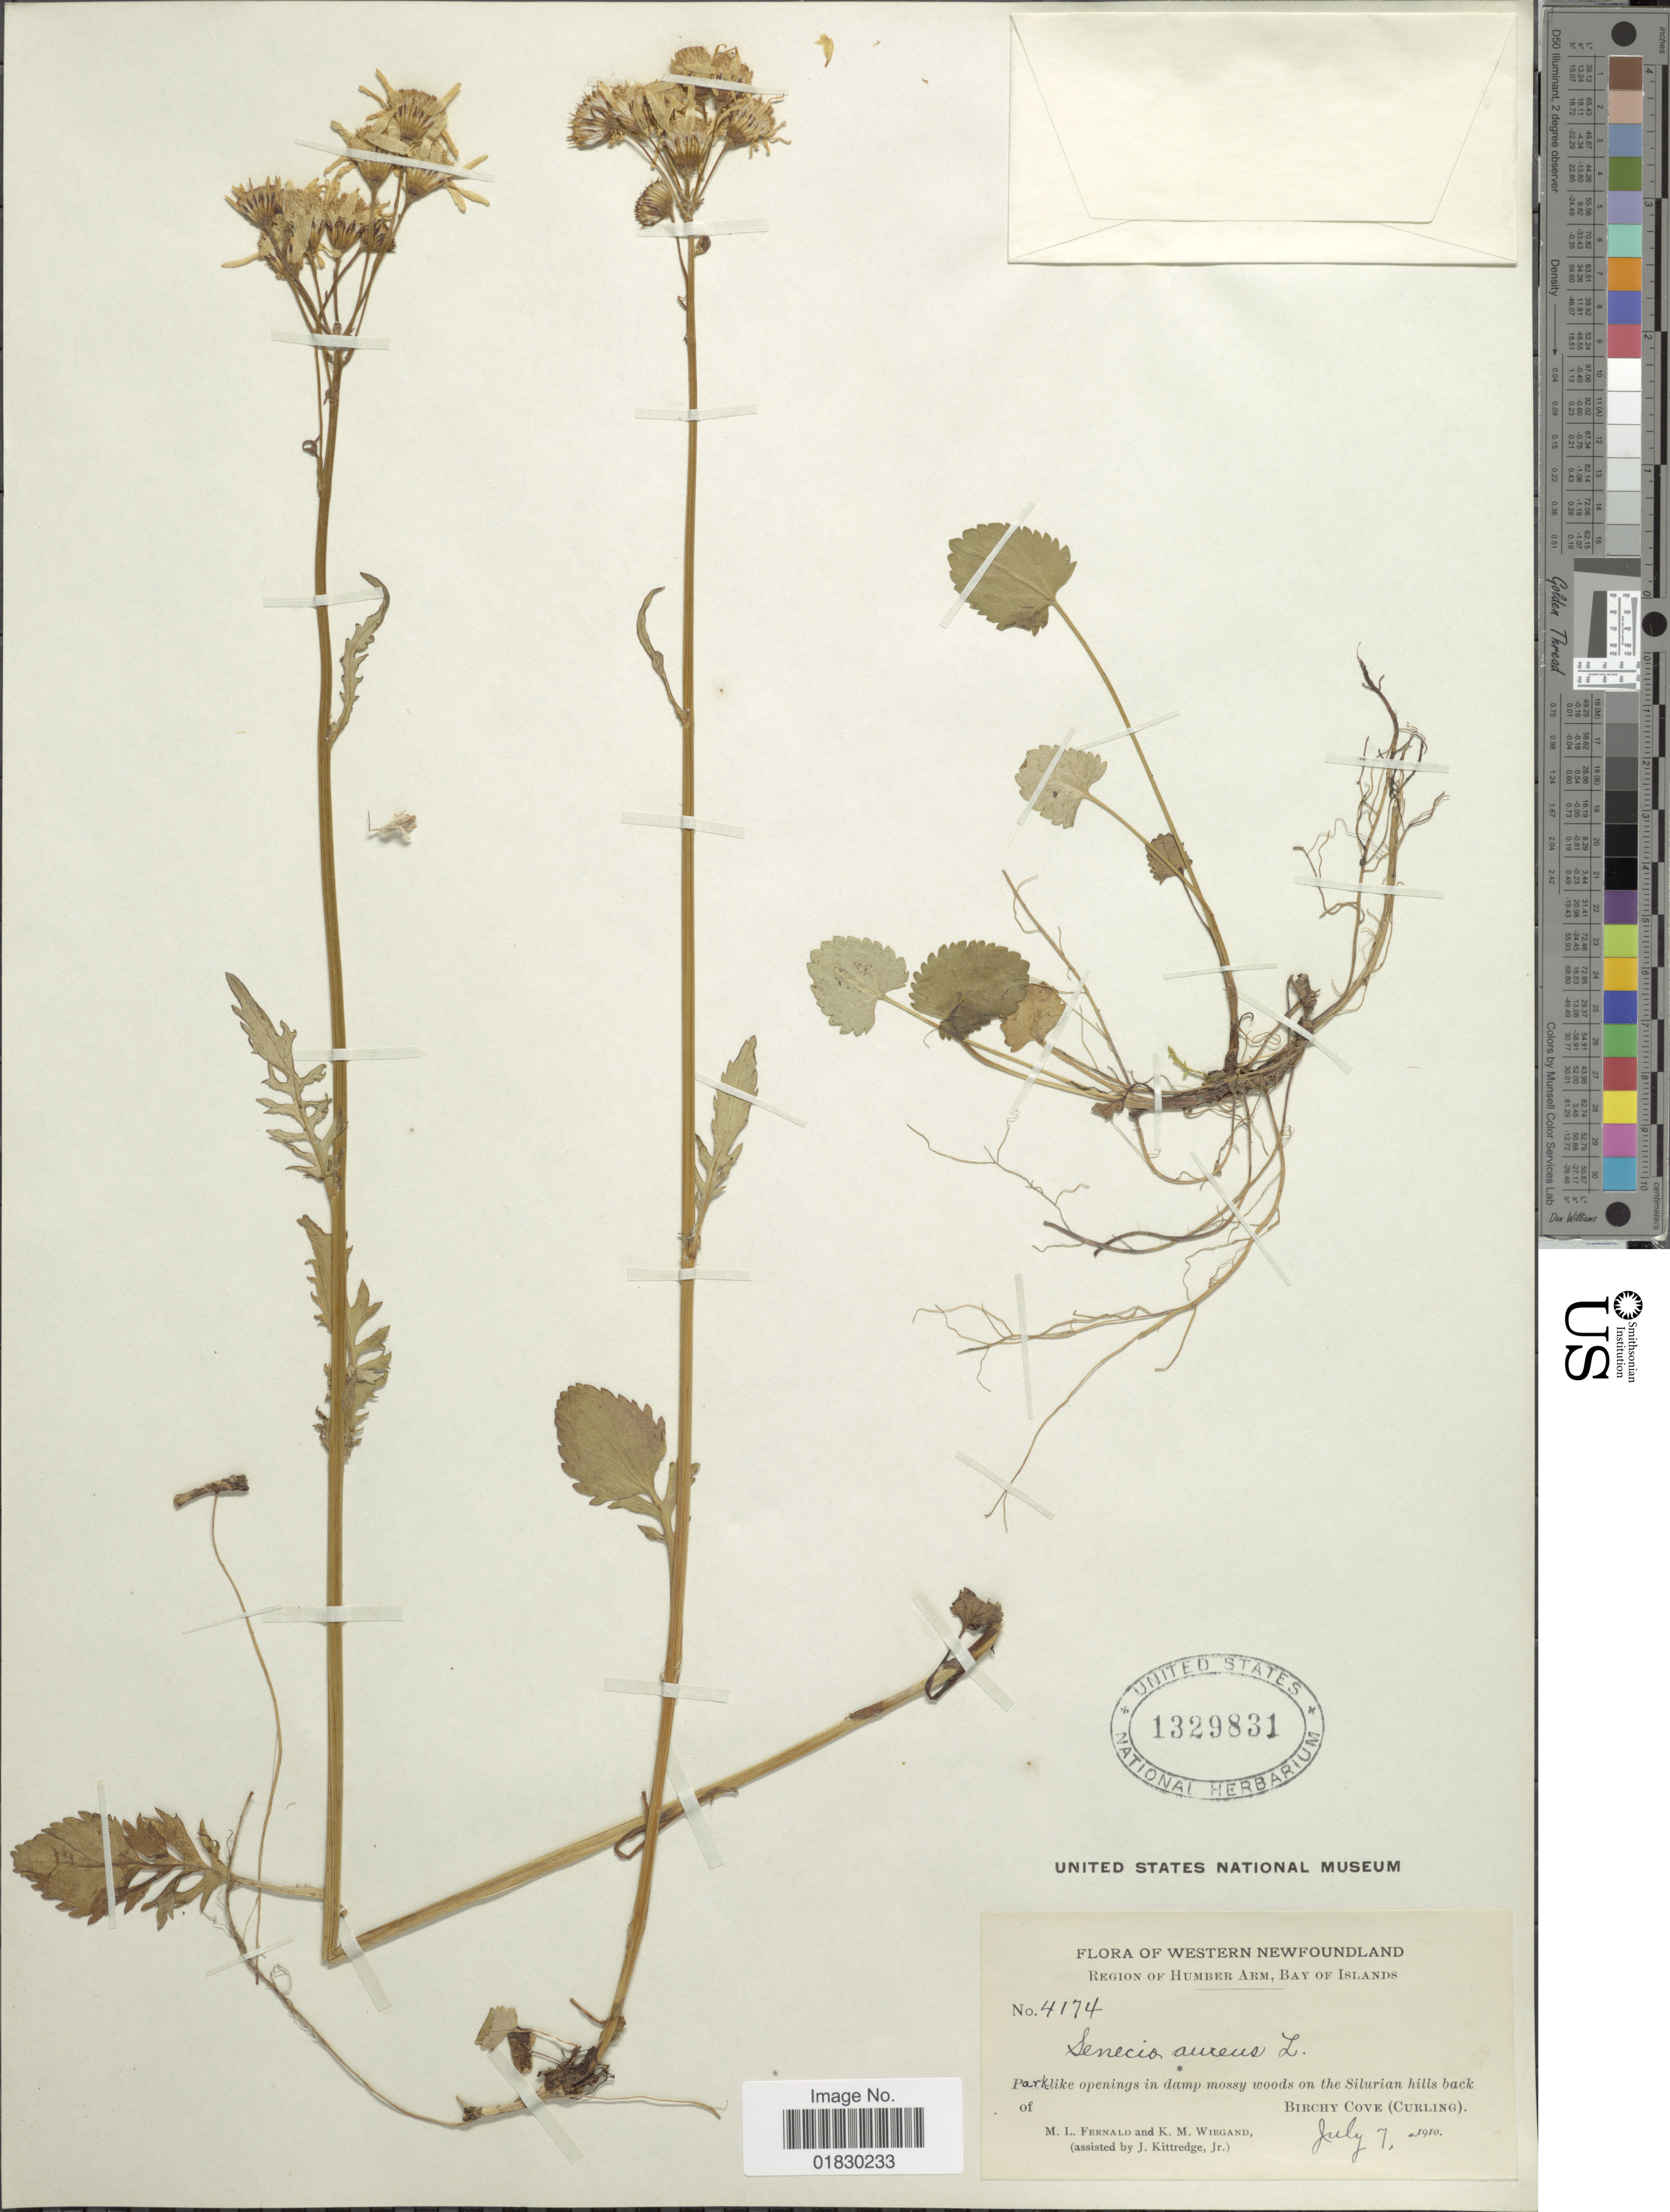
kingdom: Plantae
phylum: Tracheophyta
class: Magnoliopsida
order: Asterales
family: Asteraceae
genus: Packera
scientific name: Packera aurea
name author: (L.) Á. Löve & D. Löve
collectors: M. L. Fernald, K. M. Wiegand & J. Kittredge Jr.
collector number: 4174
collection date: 1910-07-07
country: Canada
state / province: Newfoundland and Labrador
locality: Western Newfoundland, Region of Humber Arm, Bay of Islands, Birchy Cove (Curling)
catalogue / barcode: US 1329831